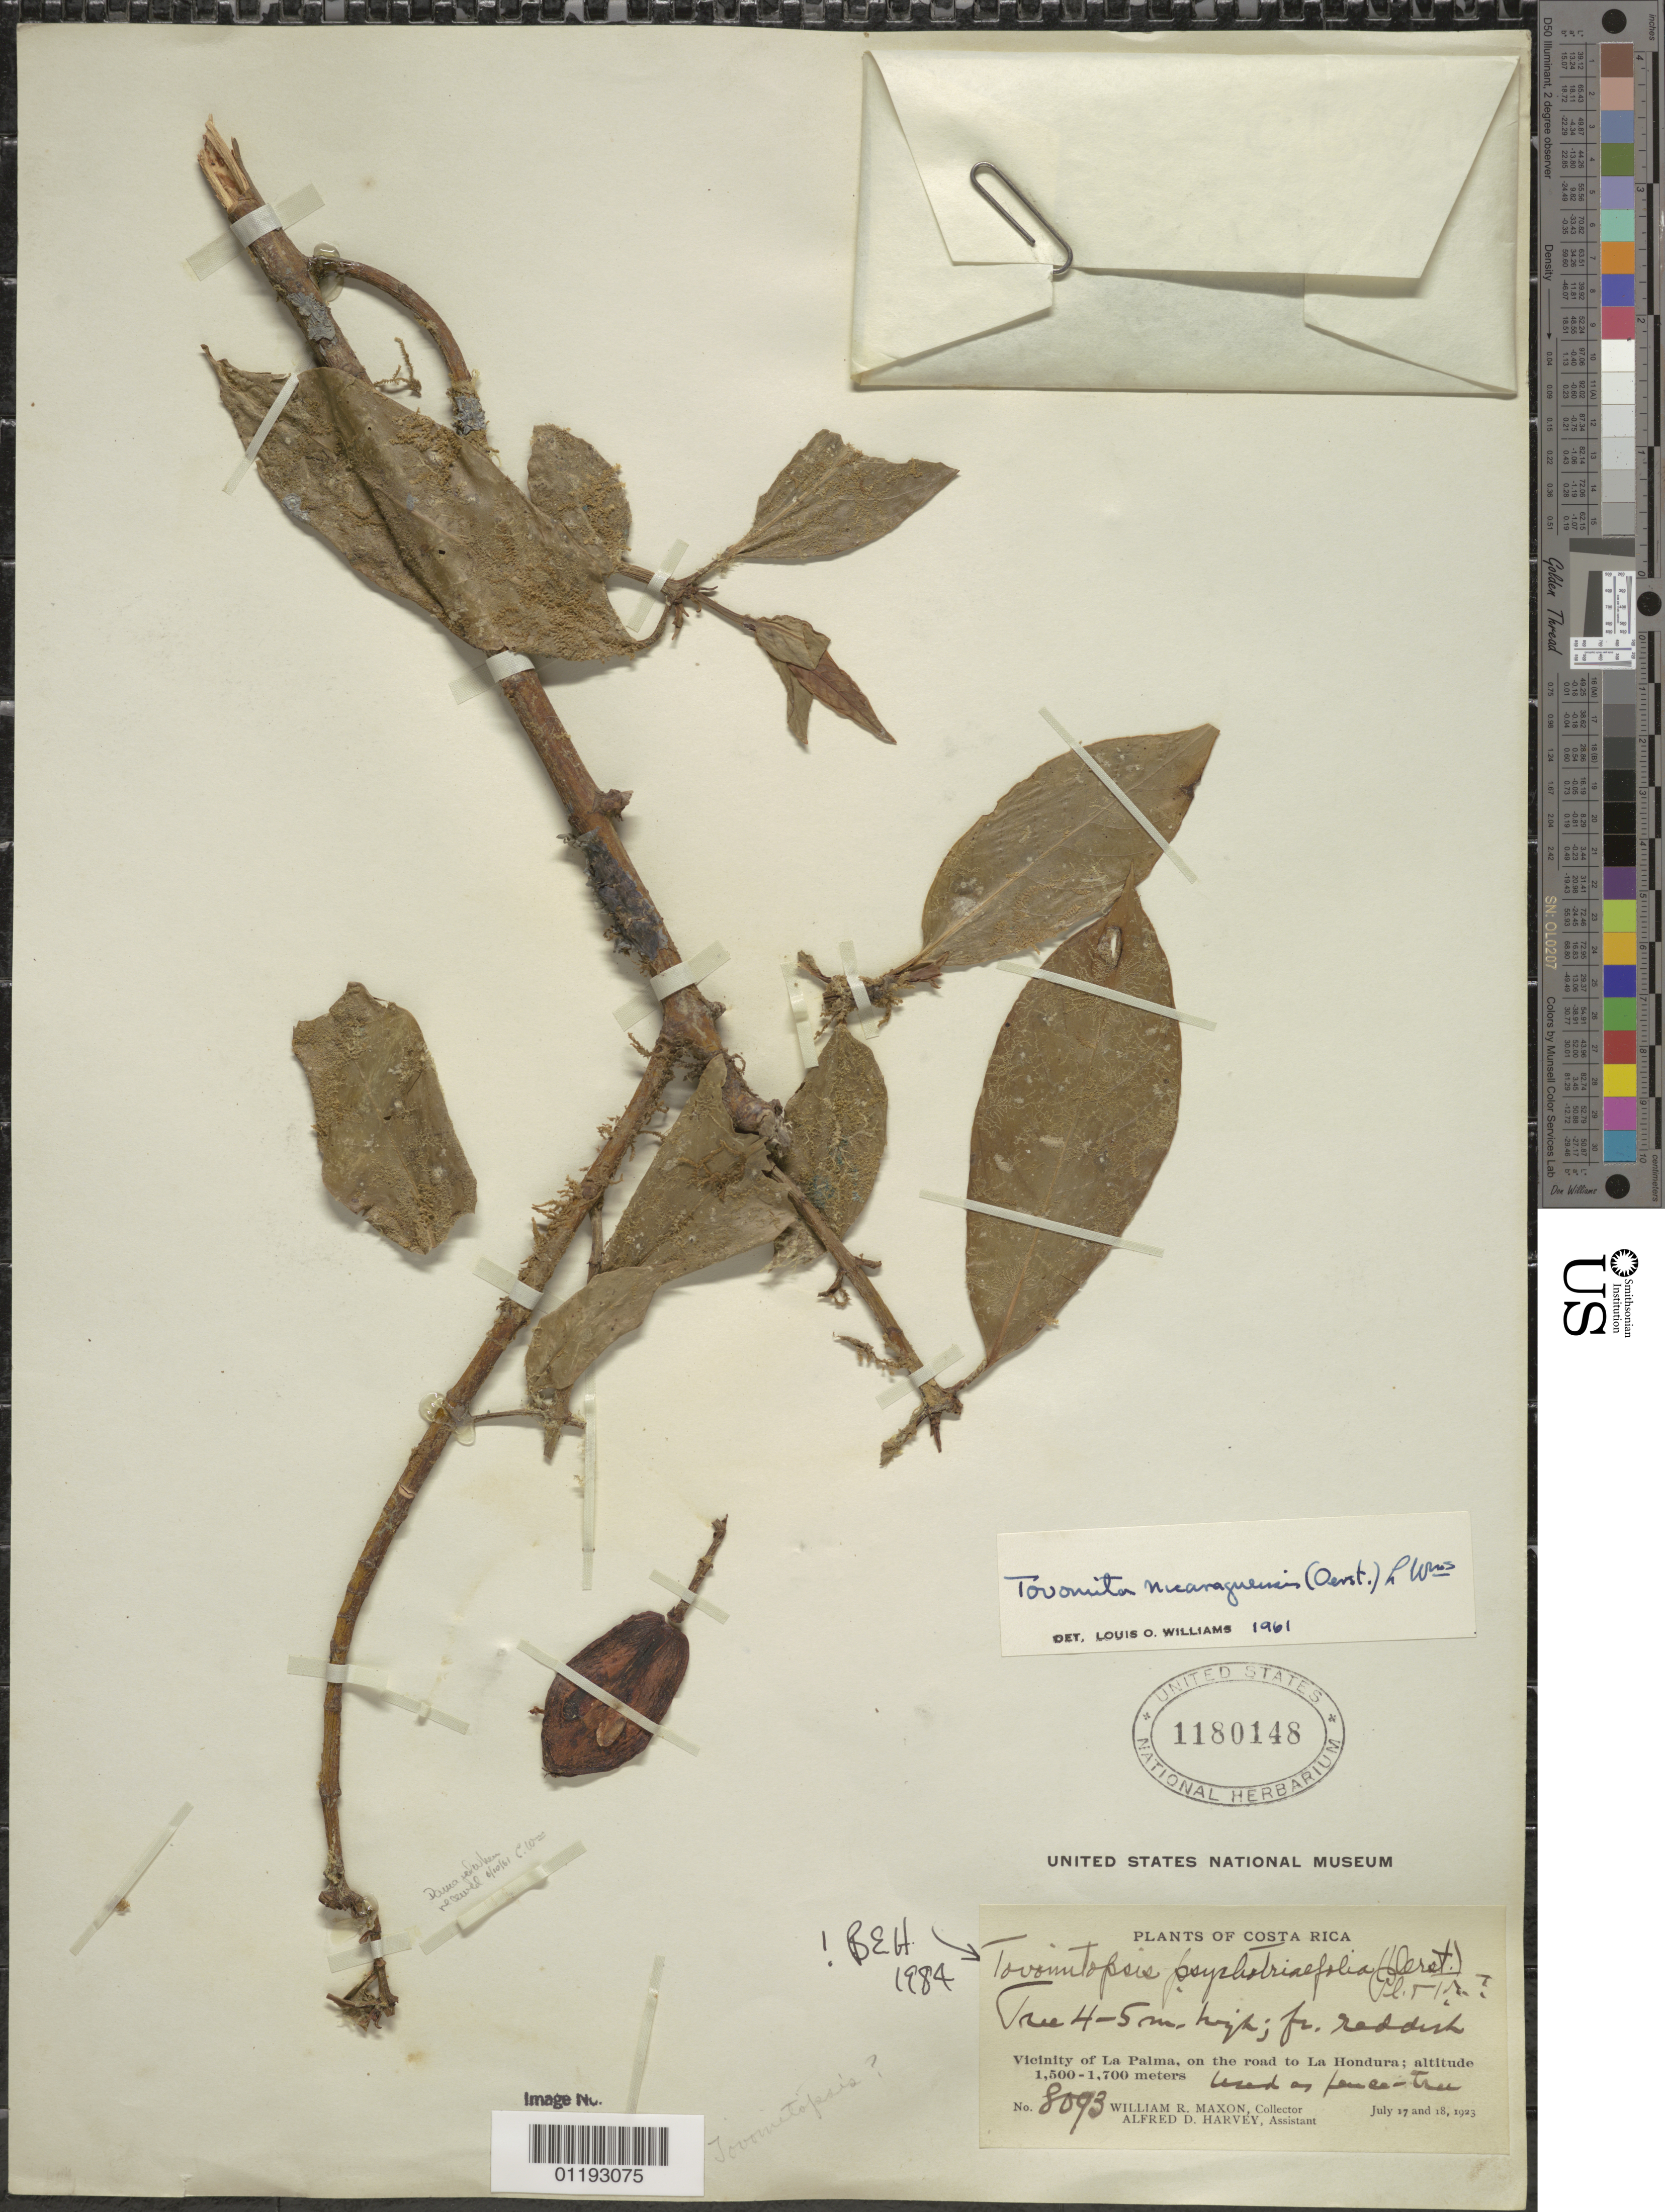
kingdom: Plantae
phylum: Tracheophyta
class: Magnoliopsida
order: Malpighiales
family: Clusiaceae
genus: Tovomitopsis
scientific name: Tovomitopsis psychotriaefolia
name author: Oerst. et al.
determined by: Hammel, --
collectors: W. R. Maxon & A. D. Harvey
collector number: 8093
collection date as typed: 17 Jul 1923 to 18 Jul 1923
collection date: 1923-07-17/1923-07-18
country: Costa Rica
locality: Vicinity of La Palma, on road to La Hondura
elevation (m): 1500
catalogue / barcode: US 1180148